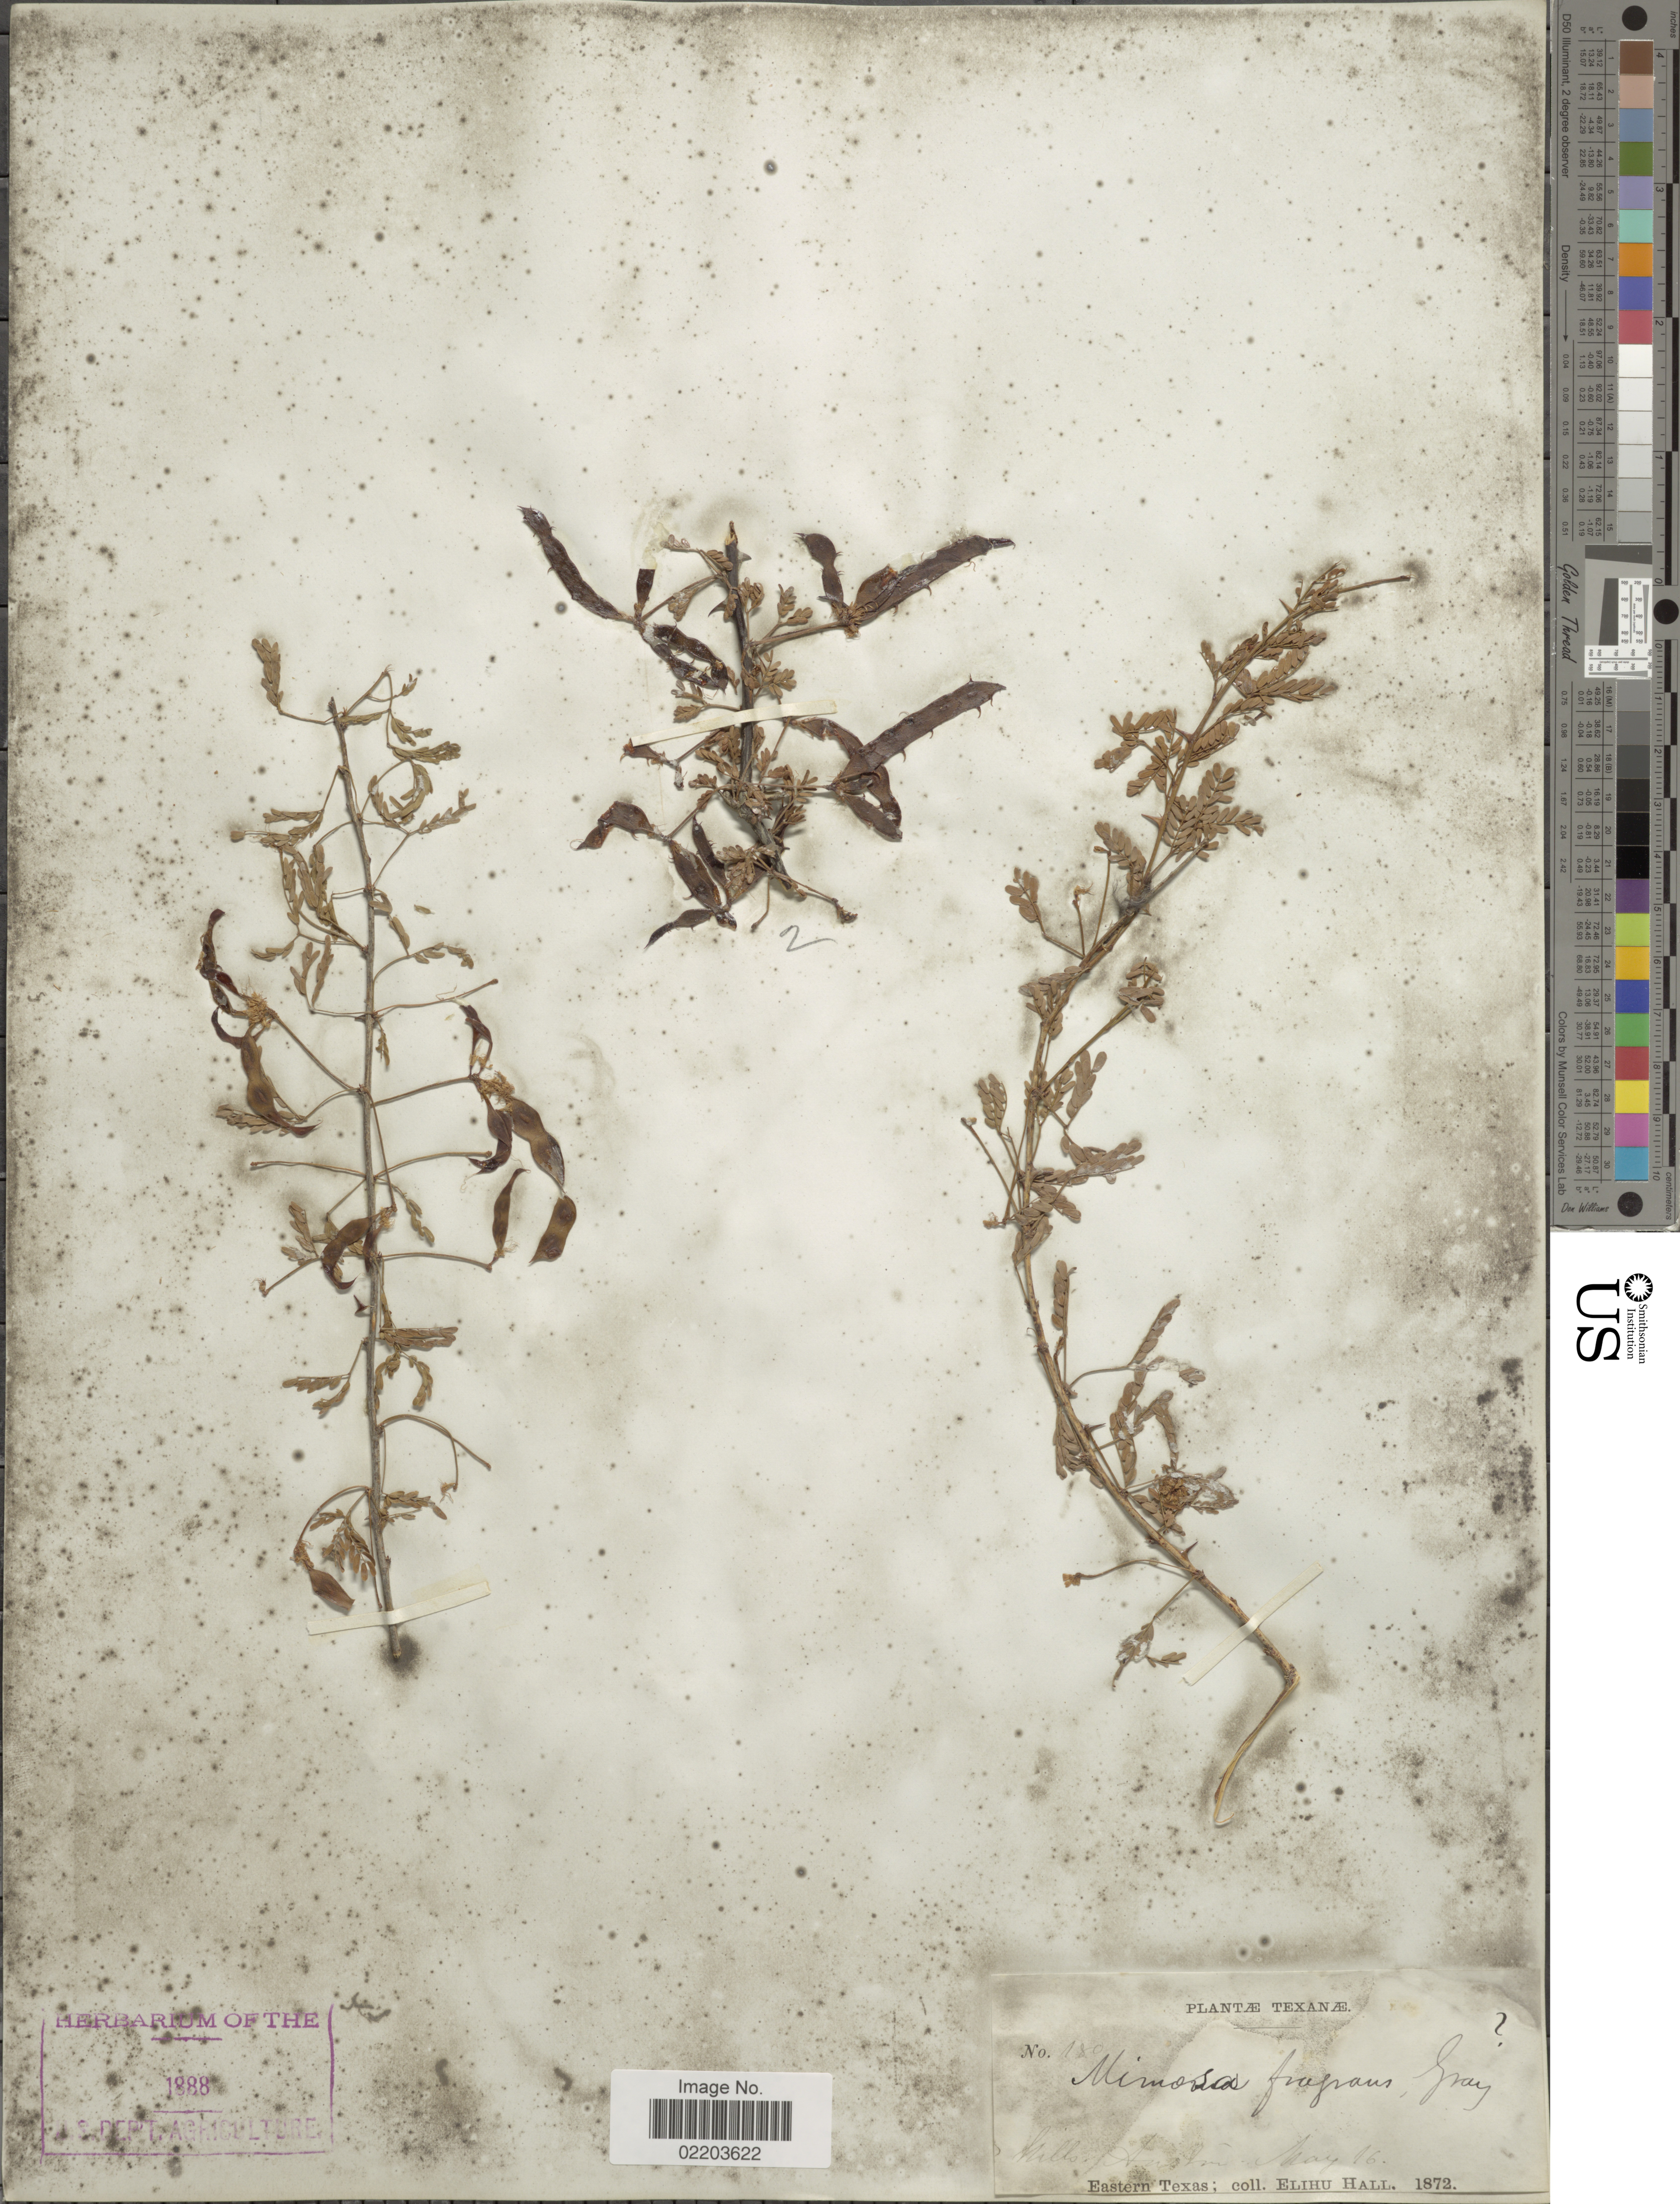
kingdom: Plantae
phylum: Tracheophyta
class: Magnoliopsida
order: Fabales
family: Fabaceae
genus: Mimosa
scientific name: Mimosa borealis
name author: A. Gray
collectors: E. Hall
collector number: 180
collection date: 1872-05-16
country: United States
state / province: Texas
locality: Hills Austin, Eastern Texas